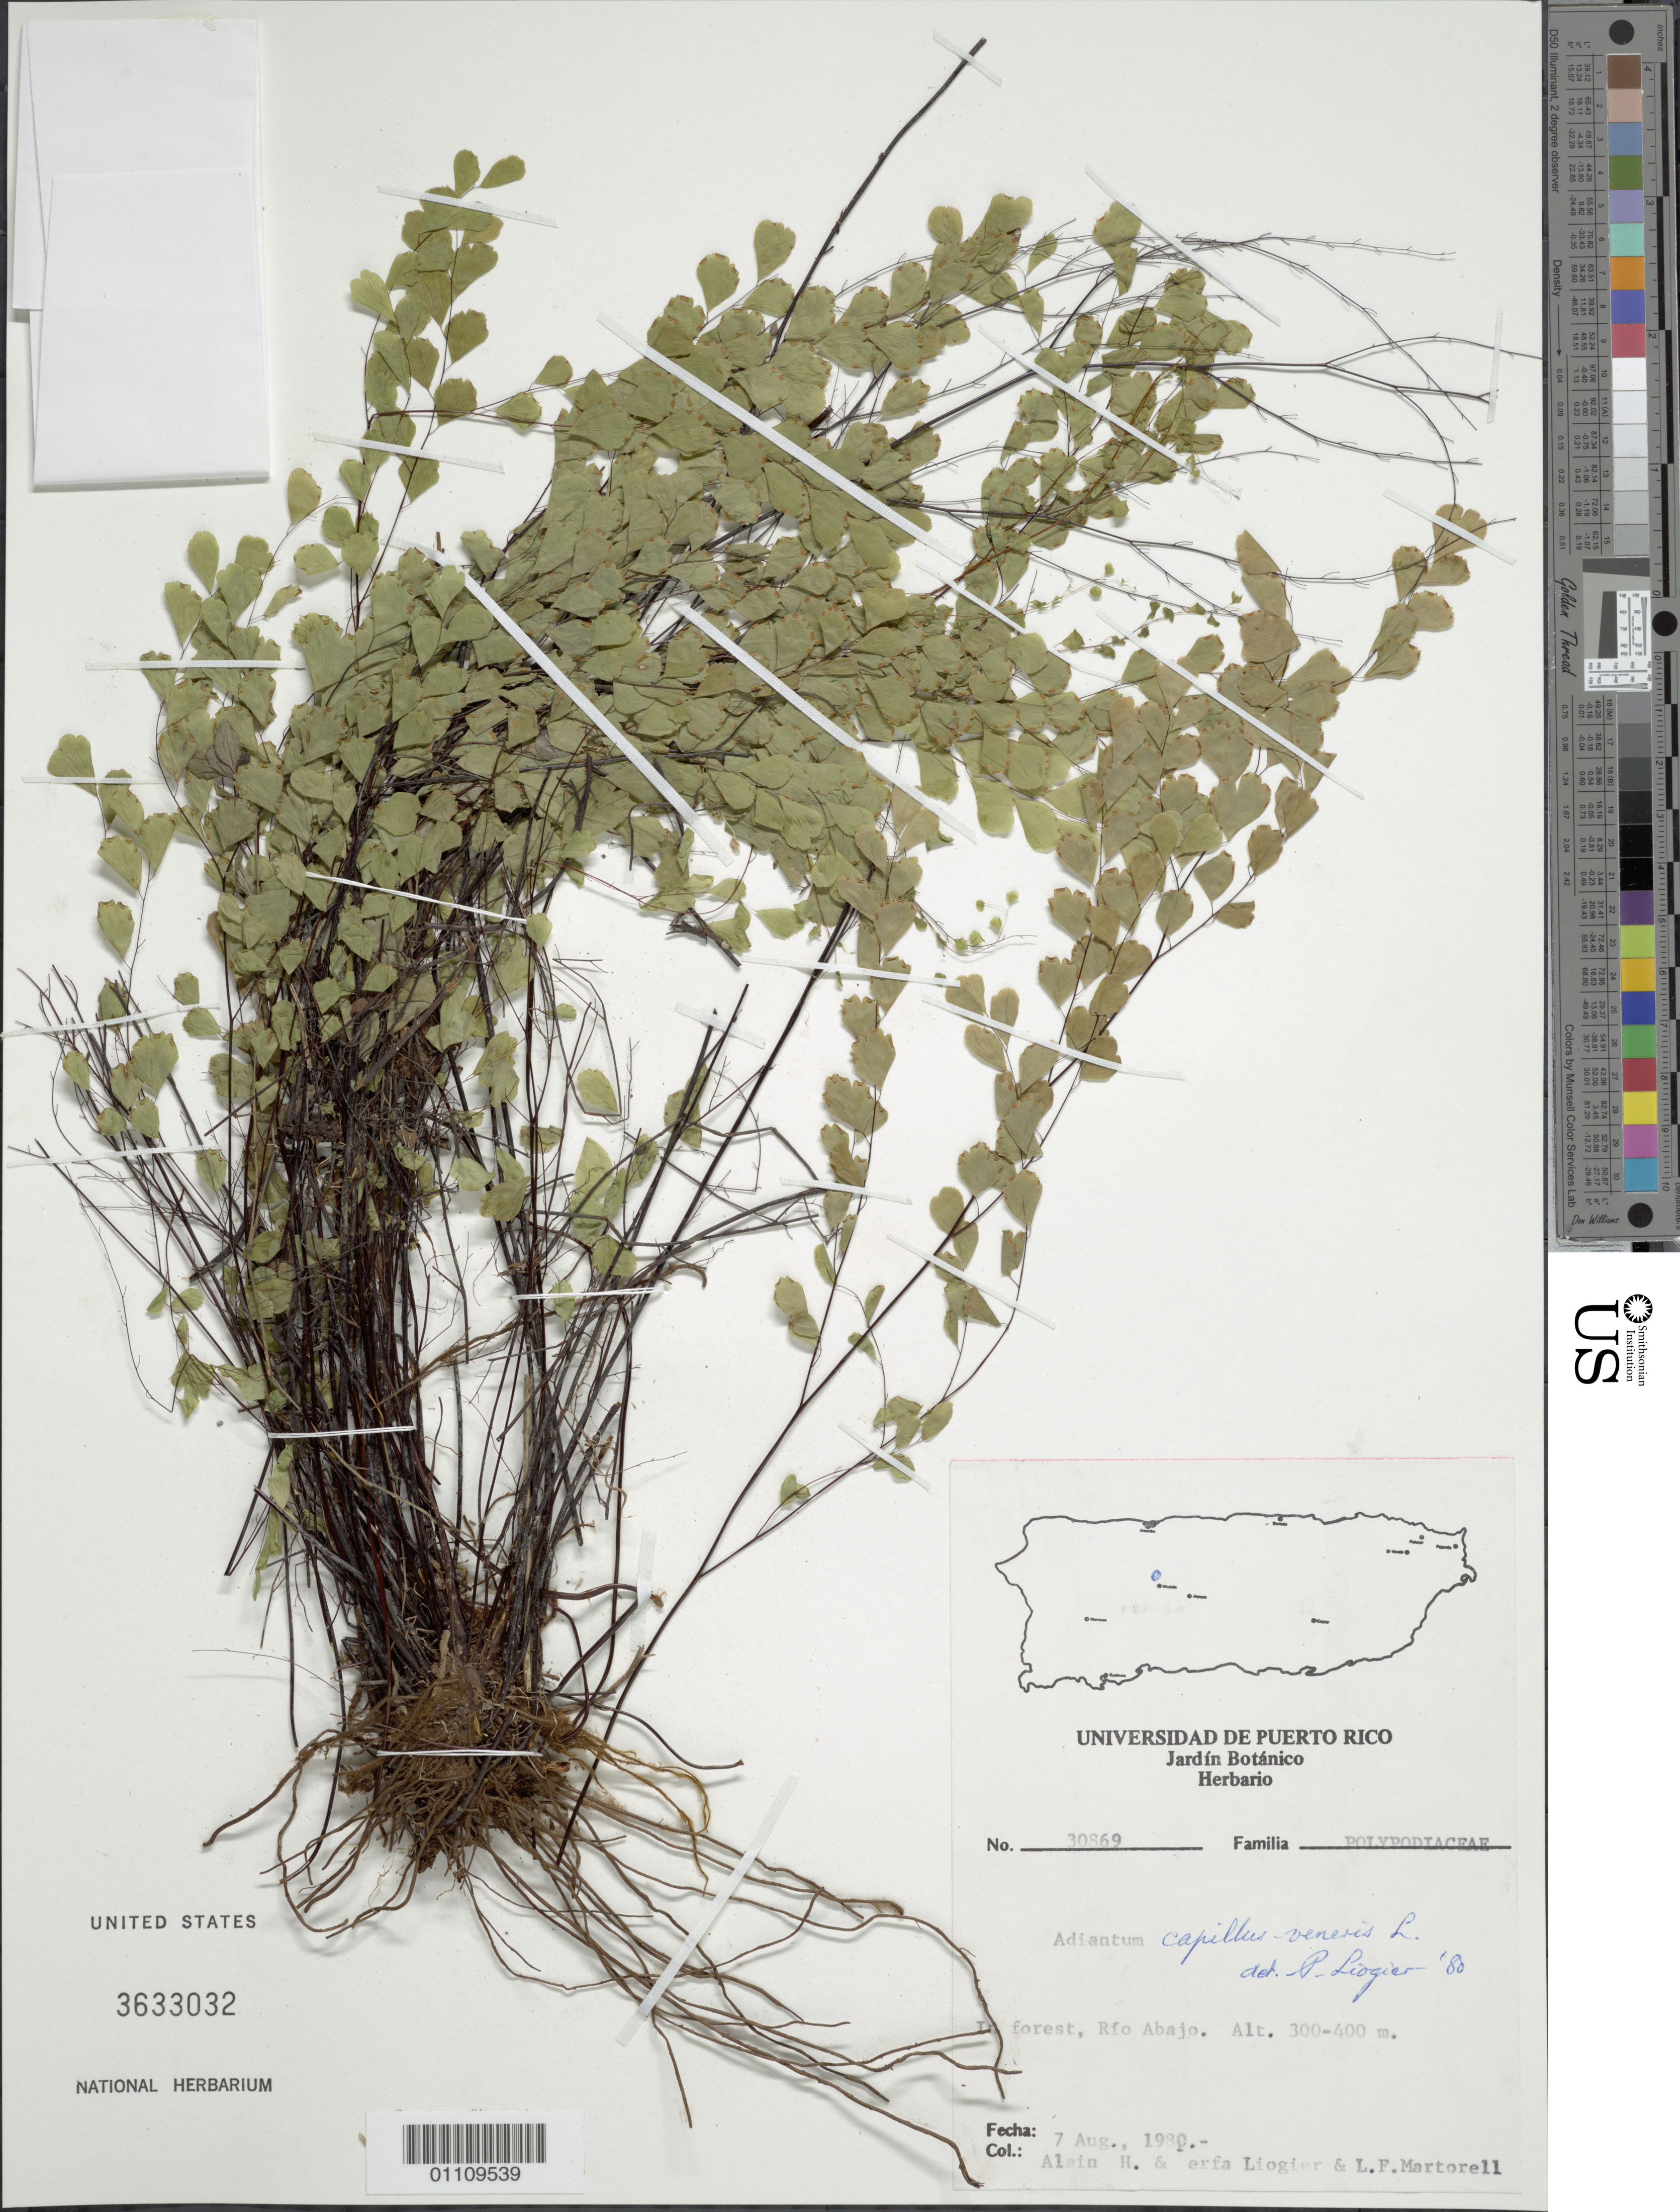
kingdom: Plantae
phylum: Tracheophyta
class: Polypodiopsida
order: Polypodiales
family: Pteridaceae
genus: Adiantum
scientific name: Adiantum capillus-veneris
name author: L.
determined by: Liogier, M. P. M.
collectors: A. H. Liogier, M. P. Liogier & L. Martorell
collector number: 30869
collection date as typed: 07 Aug 1980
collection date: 1980-08-07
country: Puerto Rico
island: Puerto Rico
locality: Río Abajo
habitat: In forest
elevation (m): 300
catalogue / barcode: US 3633032